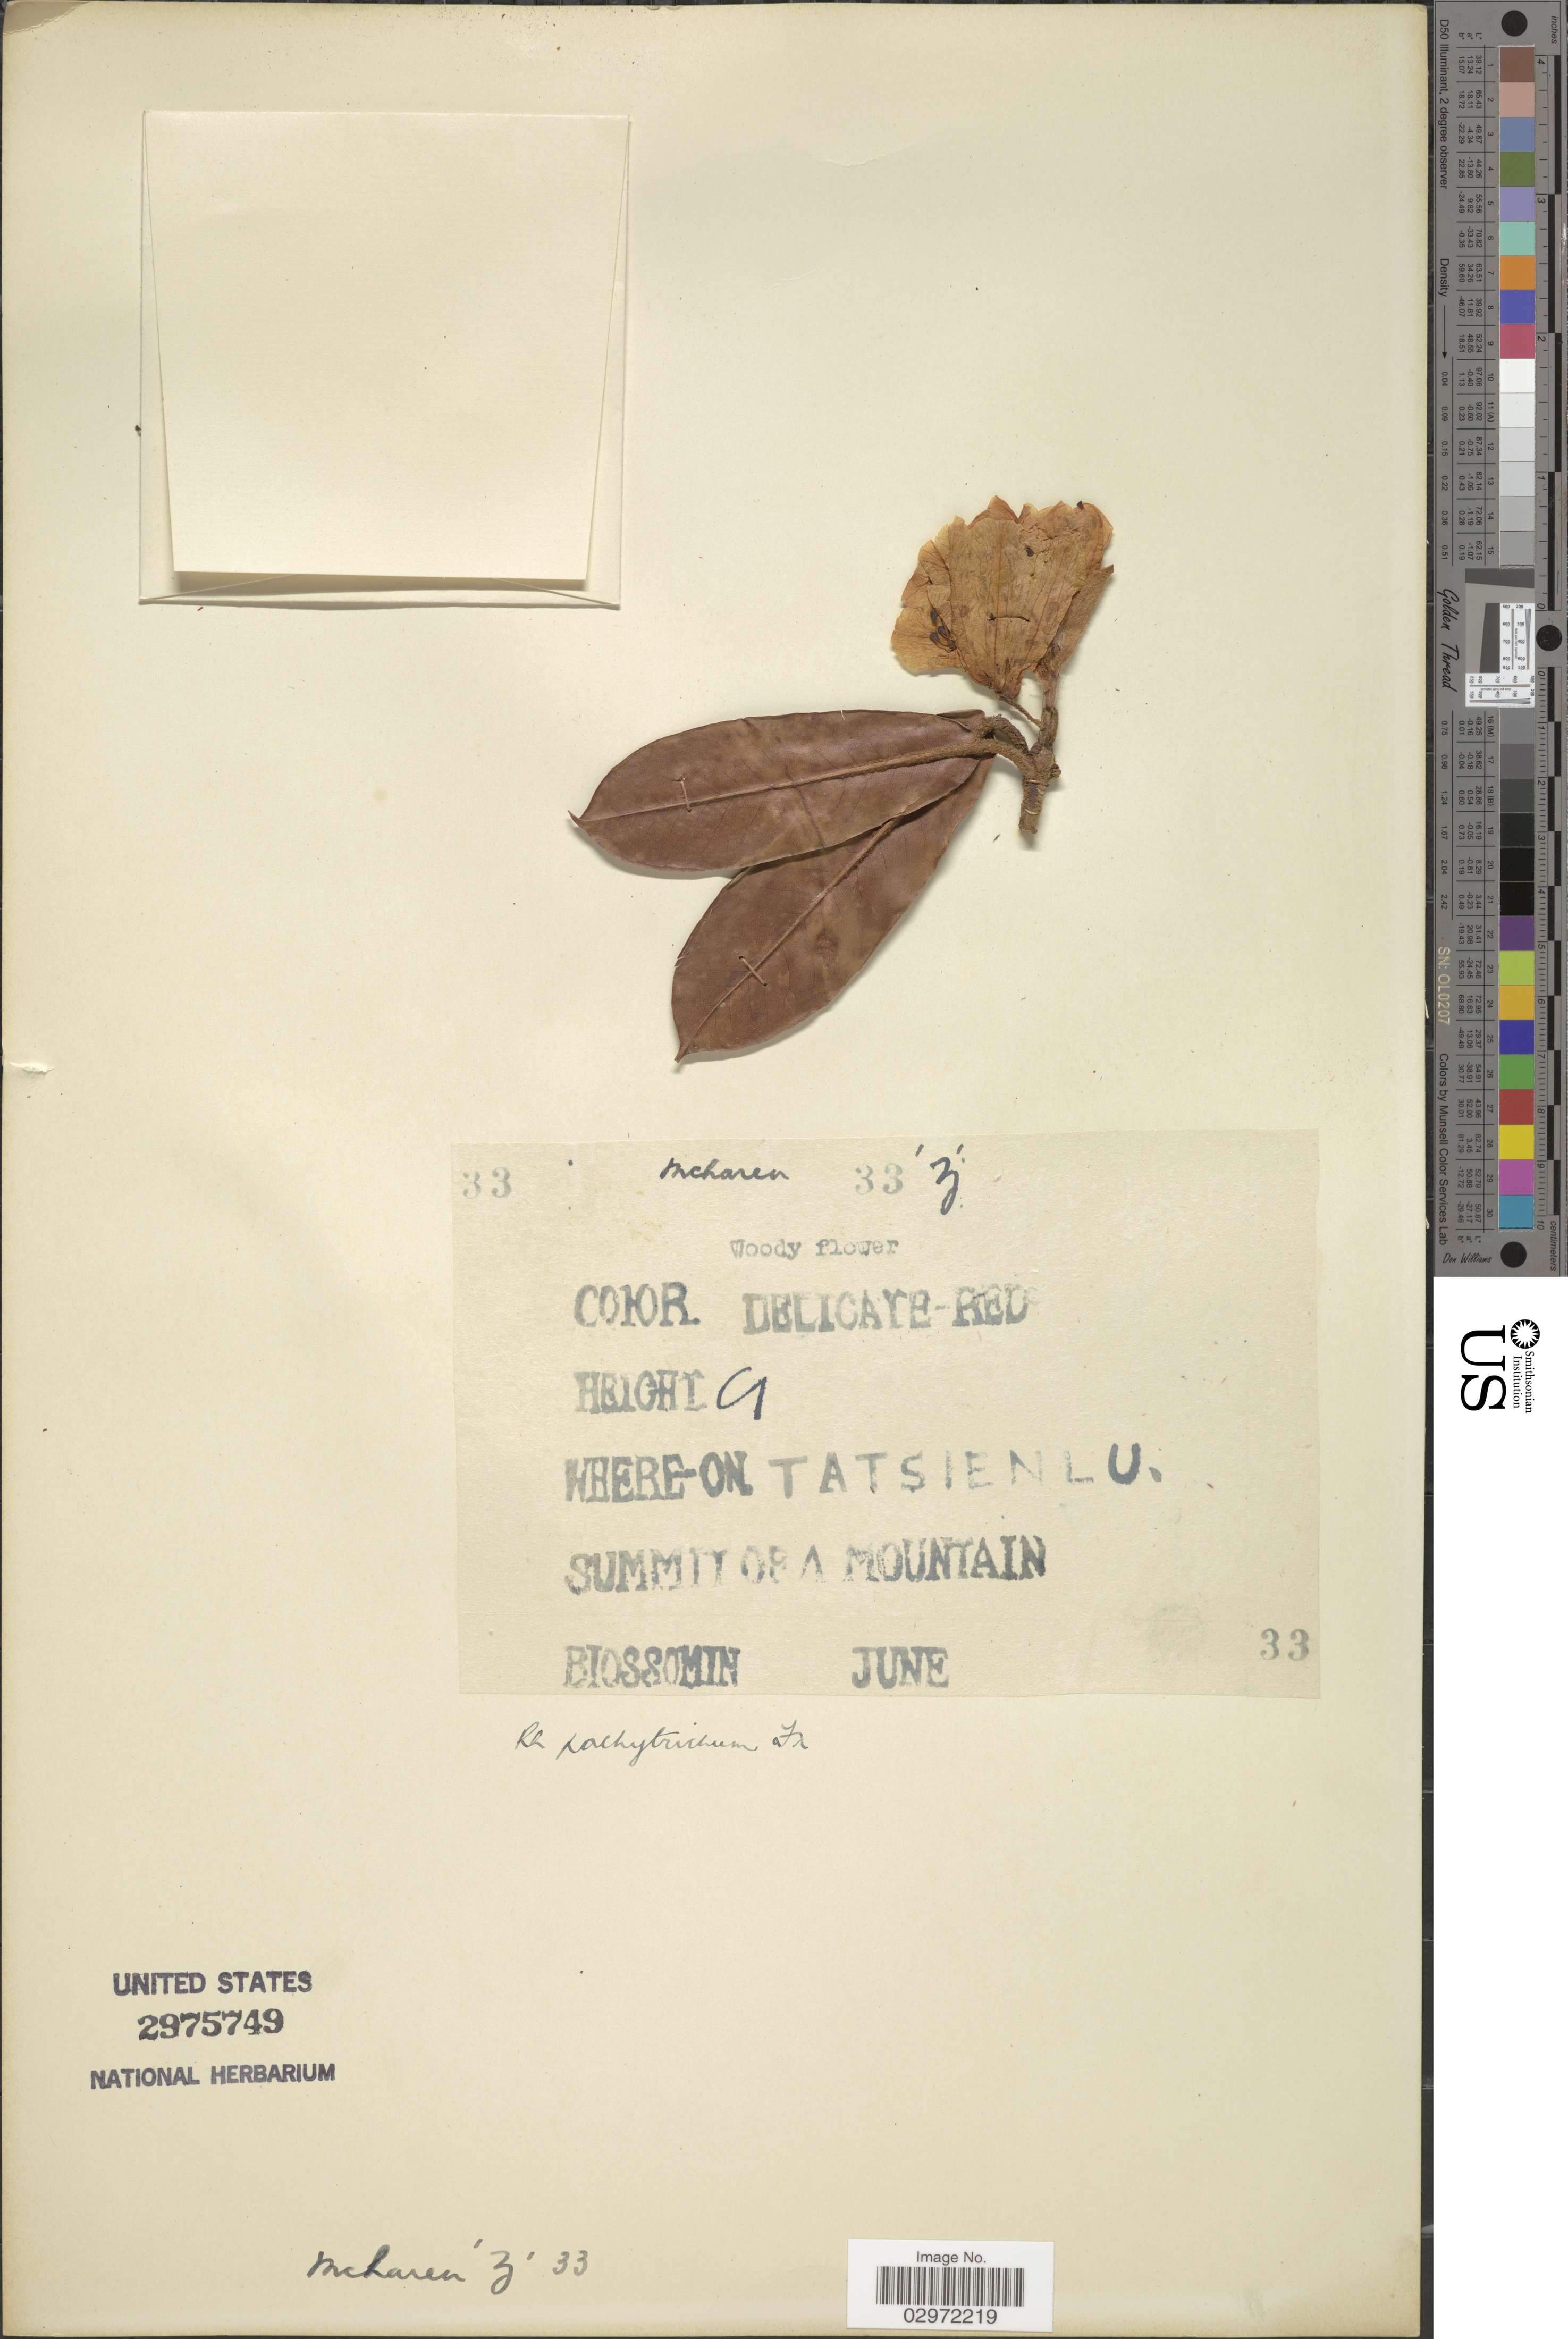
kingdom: Plantae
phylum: Tracheophyta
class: Magnoliopsida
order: Ericales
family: Ericaceae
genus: Rhododendron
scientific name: Rhododendron pachytrichum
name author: Franch.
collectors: McLaren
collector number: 33?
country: China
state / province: Sichuan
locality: Tatsienlu, summit of a mountain.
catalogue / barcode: US 2975749